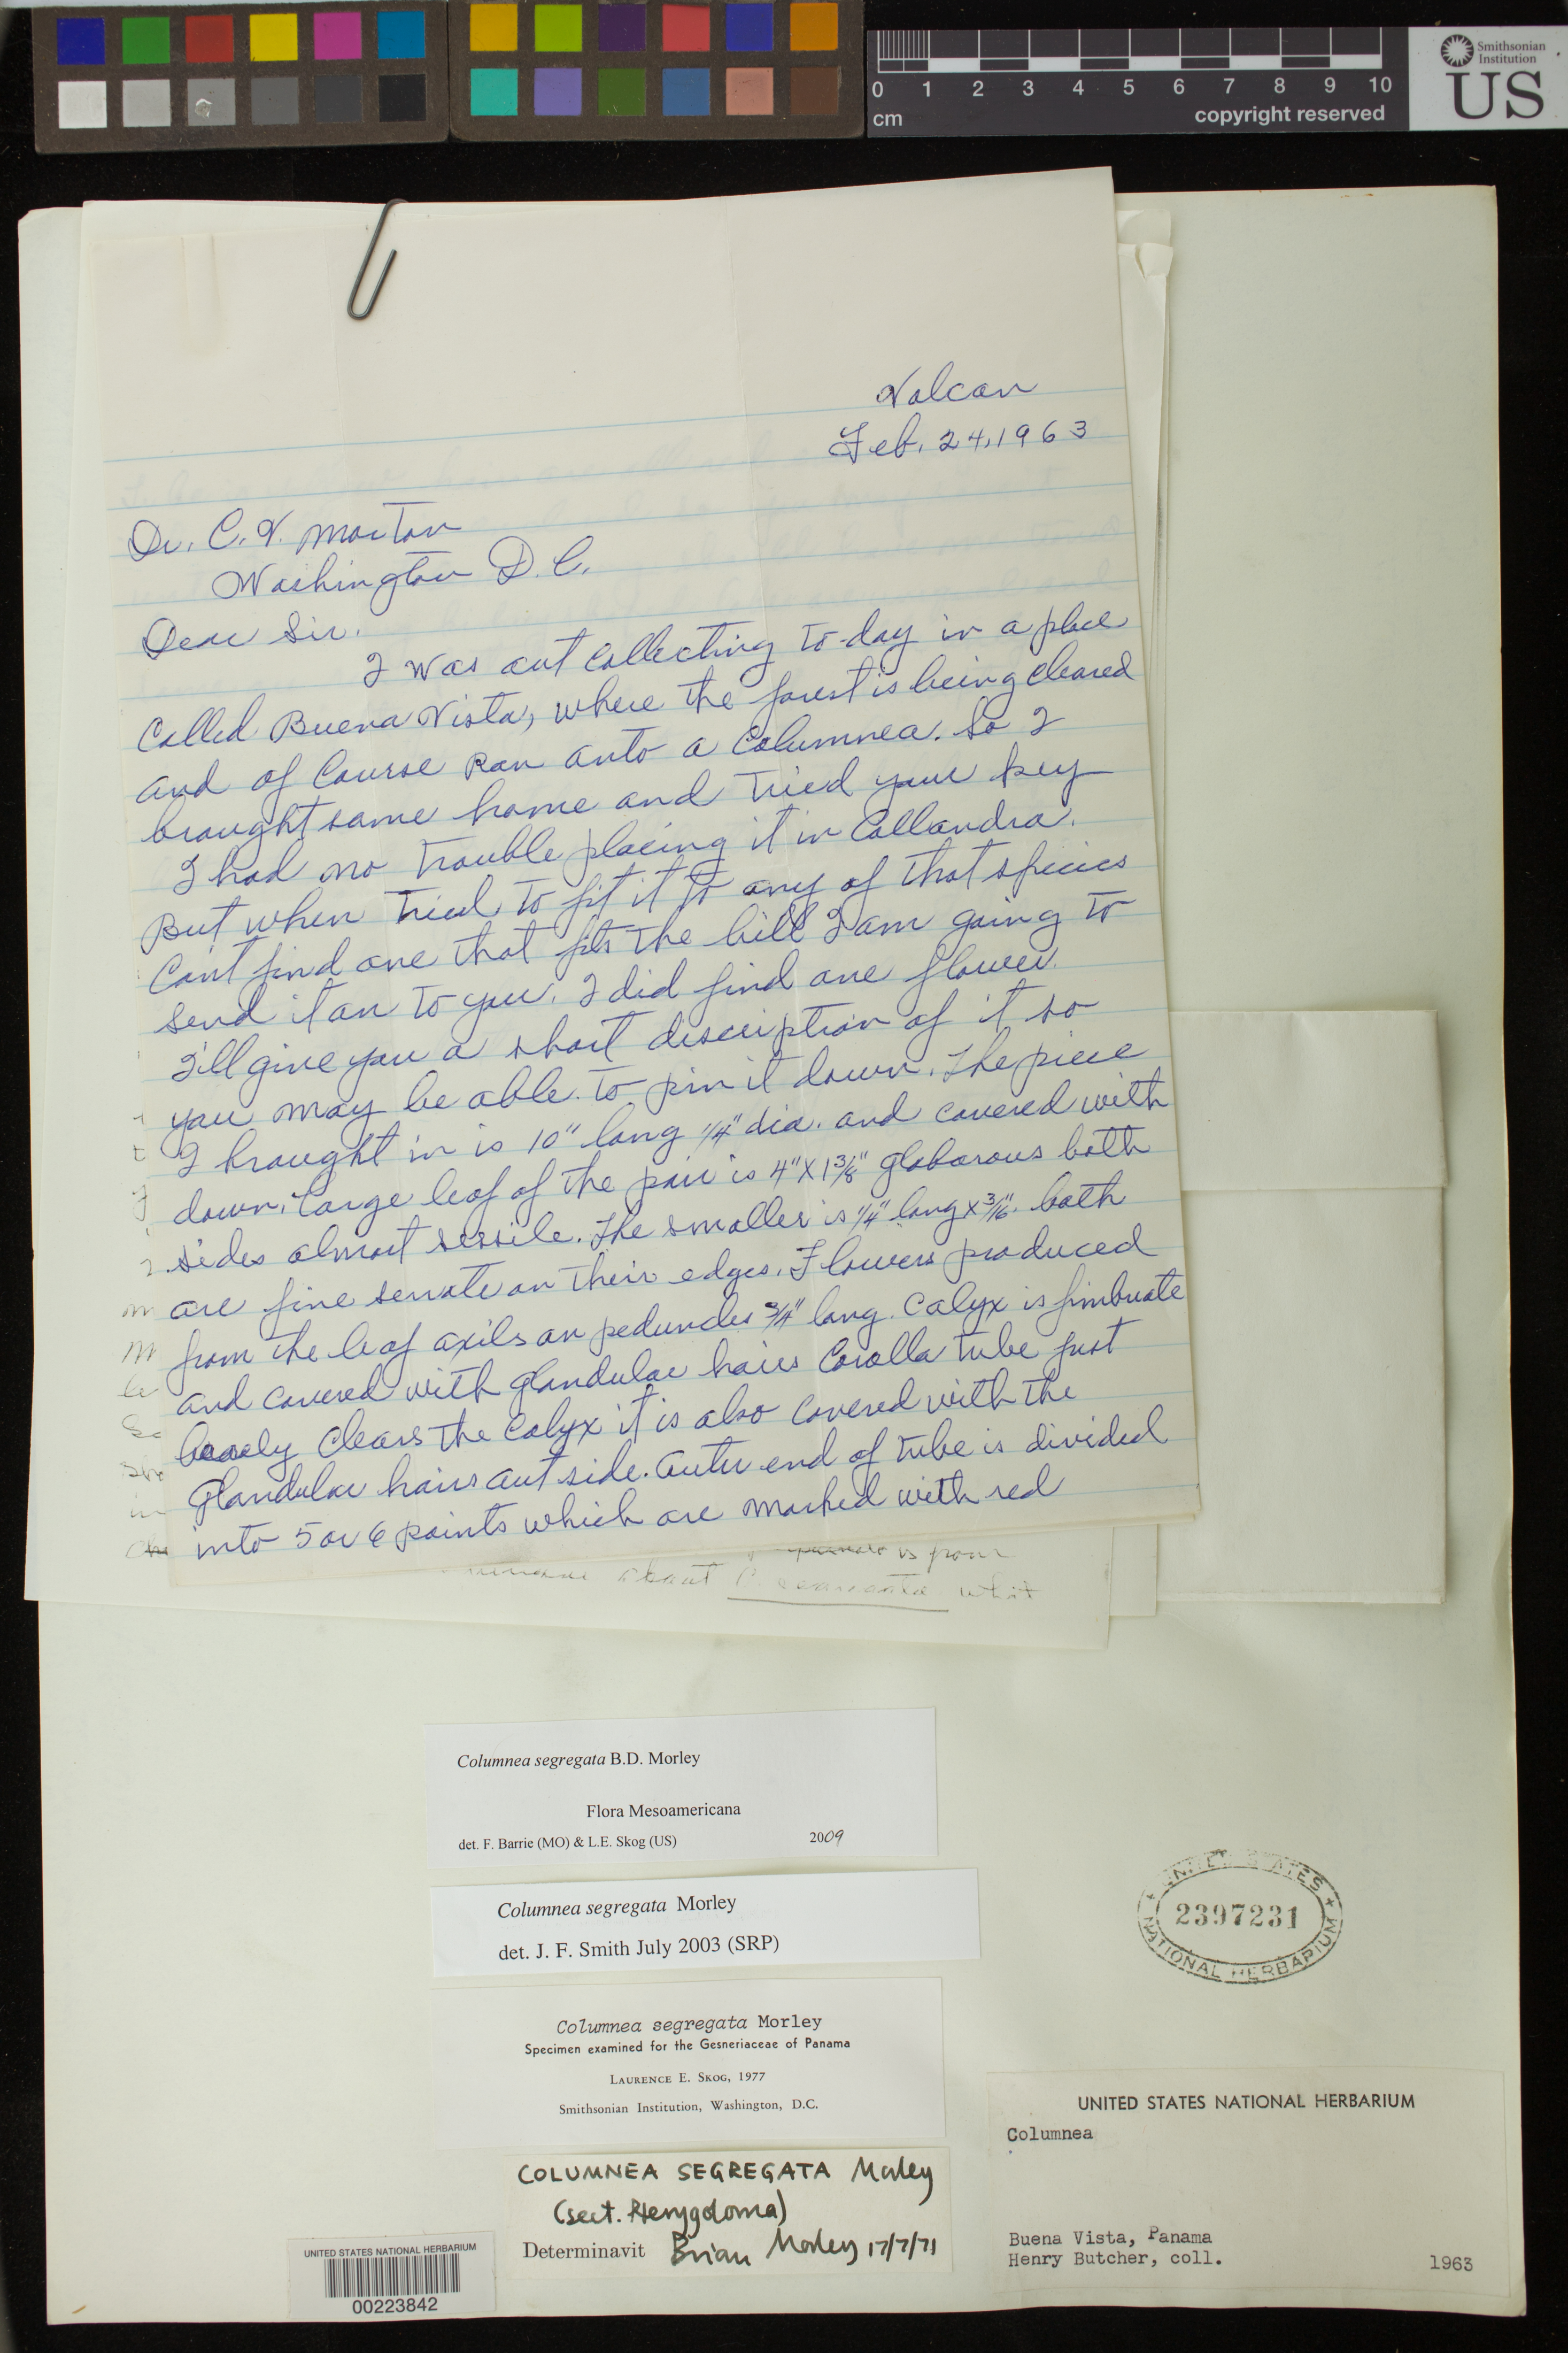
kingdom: Plantae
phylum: Tracheophyta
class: Magnoliopsida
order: Lamiales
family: Gesneriaceae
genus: Columnea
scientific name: Columnea segregata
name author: B.D. Morley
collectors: H. Butcher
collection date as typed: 1963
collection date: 1963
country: Panama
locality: Buena Vista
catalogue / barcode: US 2397231